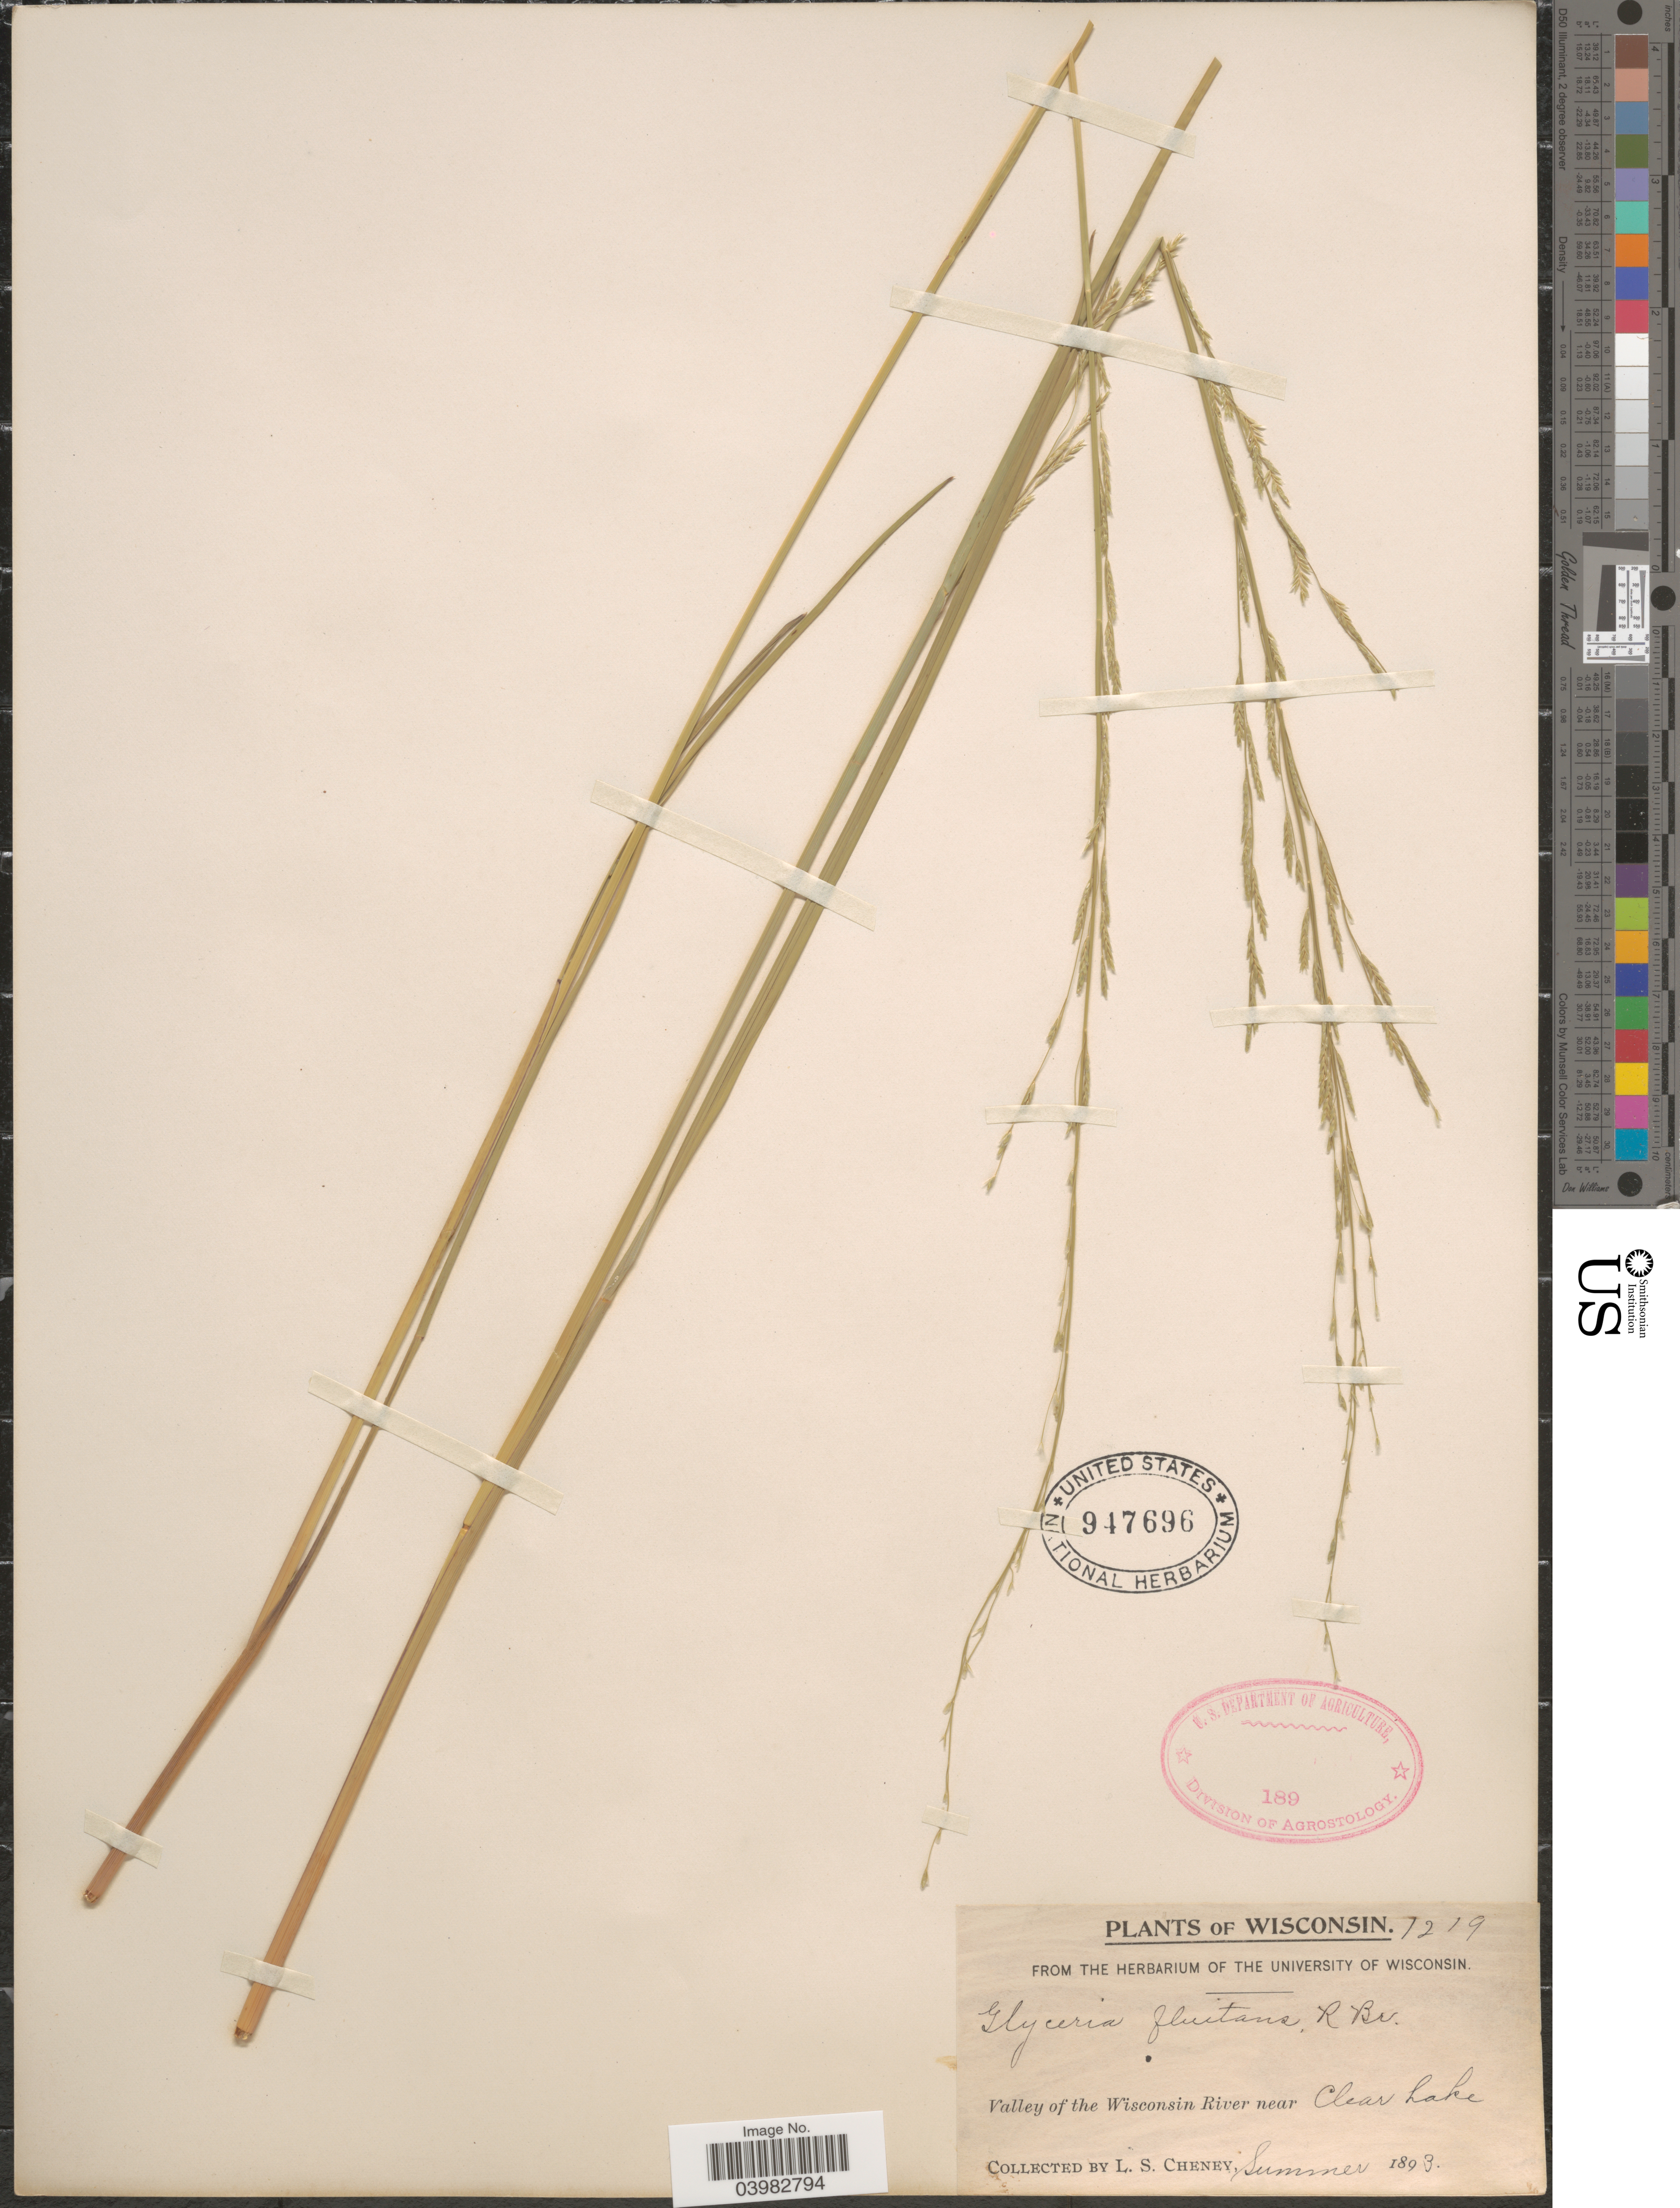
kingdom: Plantae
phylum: Tracheophyta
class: Liliopsida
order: Poales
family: Poaceae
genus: Glyceria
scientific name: Glyceria borealis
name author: (Nash) Batchelder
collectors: L. Cheney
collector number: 1219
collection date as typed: Summer 1893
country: United States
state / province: Wisconsin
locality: Valley of the Wisconsin River near Clear Lake.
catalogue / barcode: US 947696